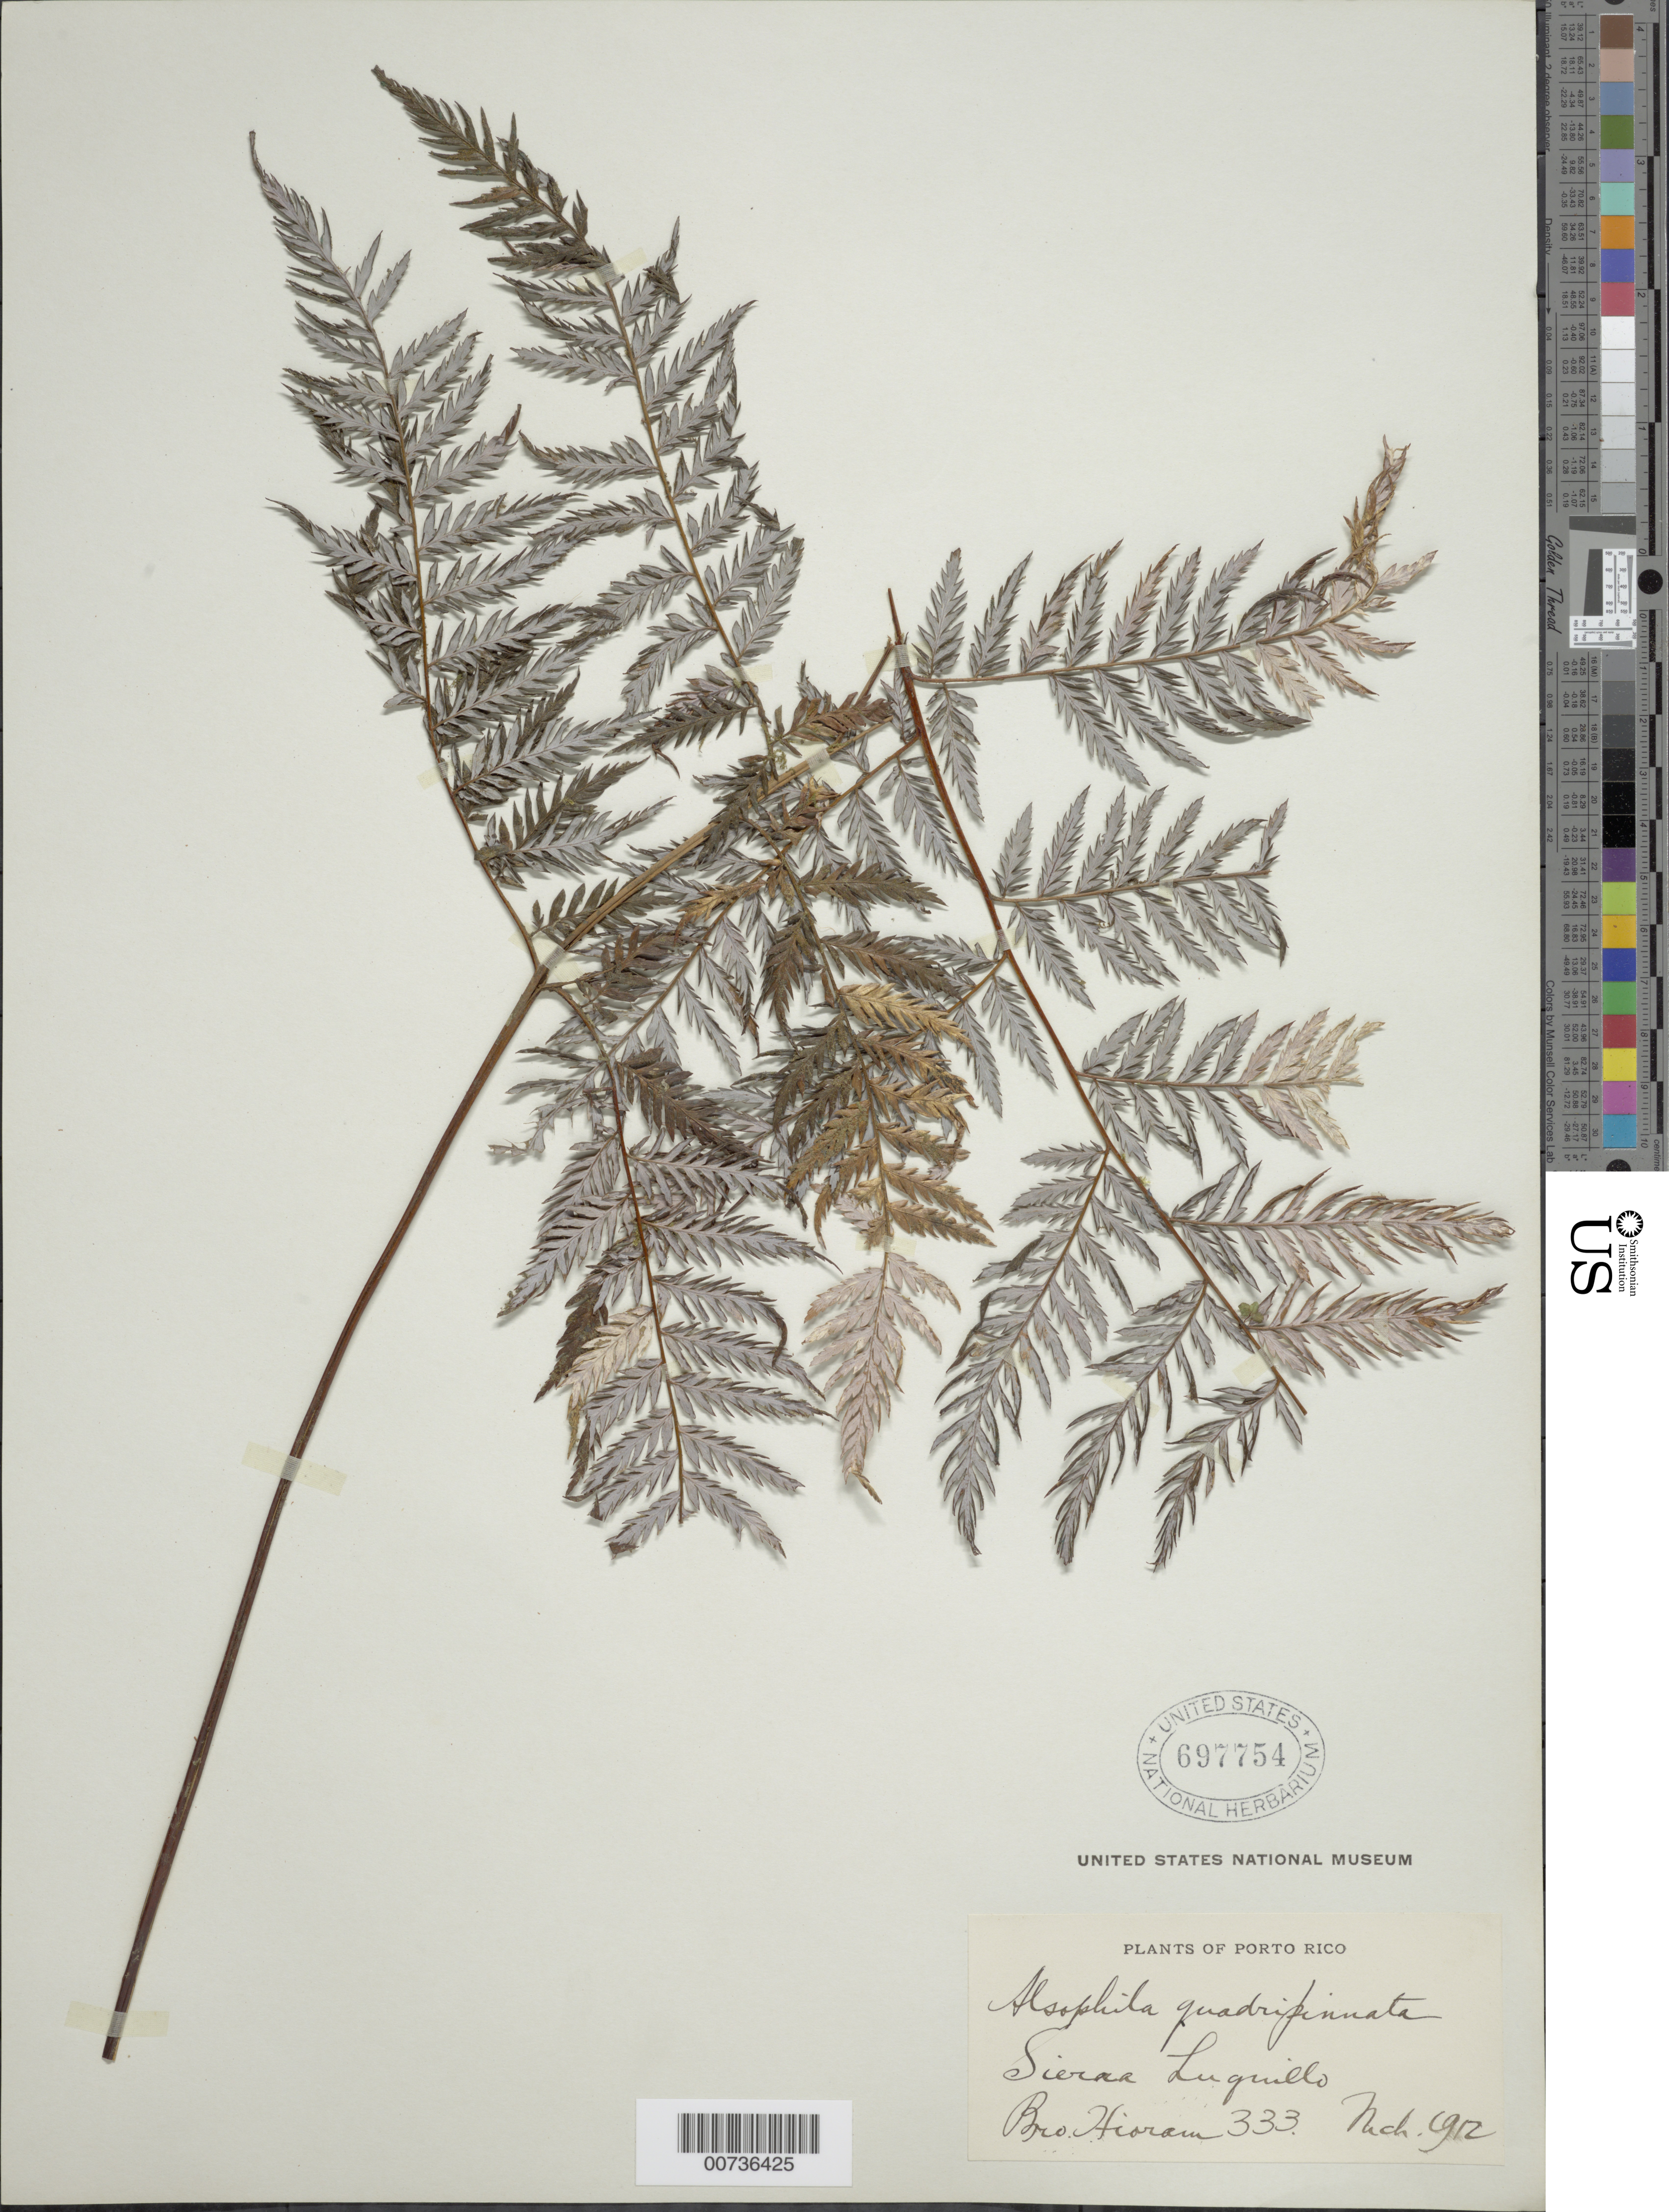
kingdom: Plantae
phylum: Tracheophyta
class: Polypodiopsida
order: Cyatheales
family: Dicksoniaceae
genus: Lophosoria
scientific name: Lophosoria quadripinnata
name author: (J.F. Gmel.) C. Chr.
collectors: Bro. Hioram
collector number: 333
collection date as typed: Mar 1912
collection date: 1912-03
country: Puerto Rico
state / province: Luquillo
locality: Sierra Luquillo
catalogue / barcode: US 697754